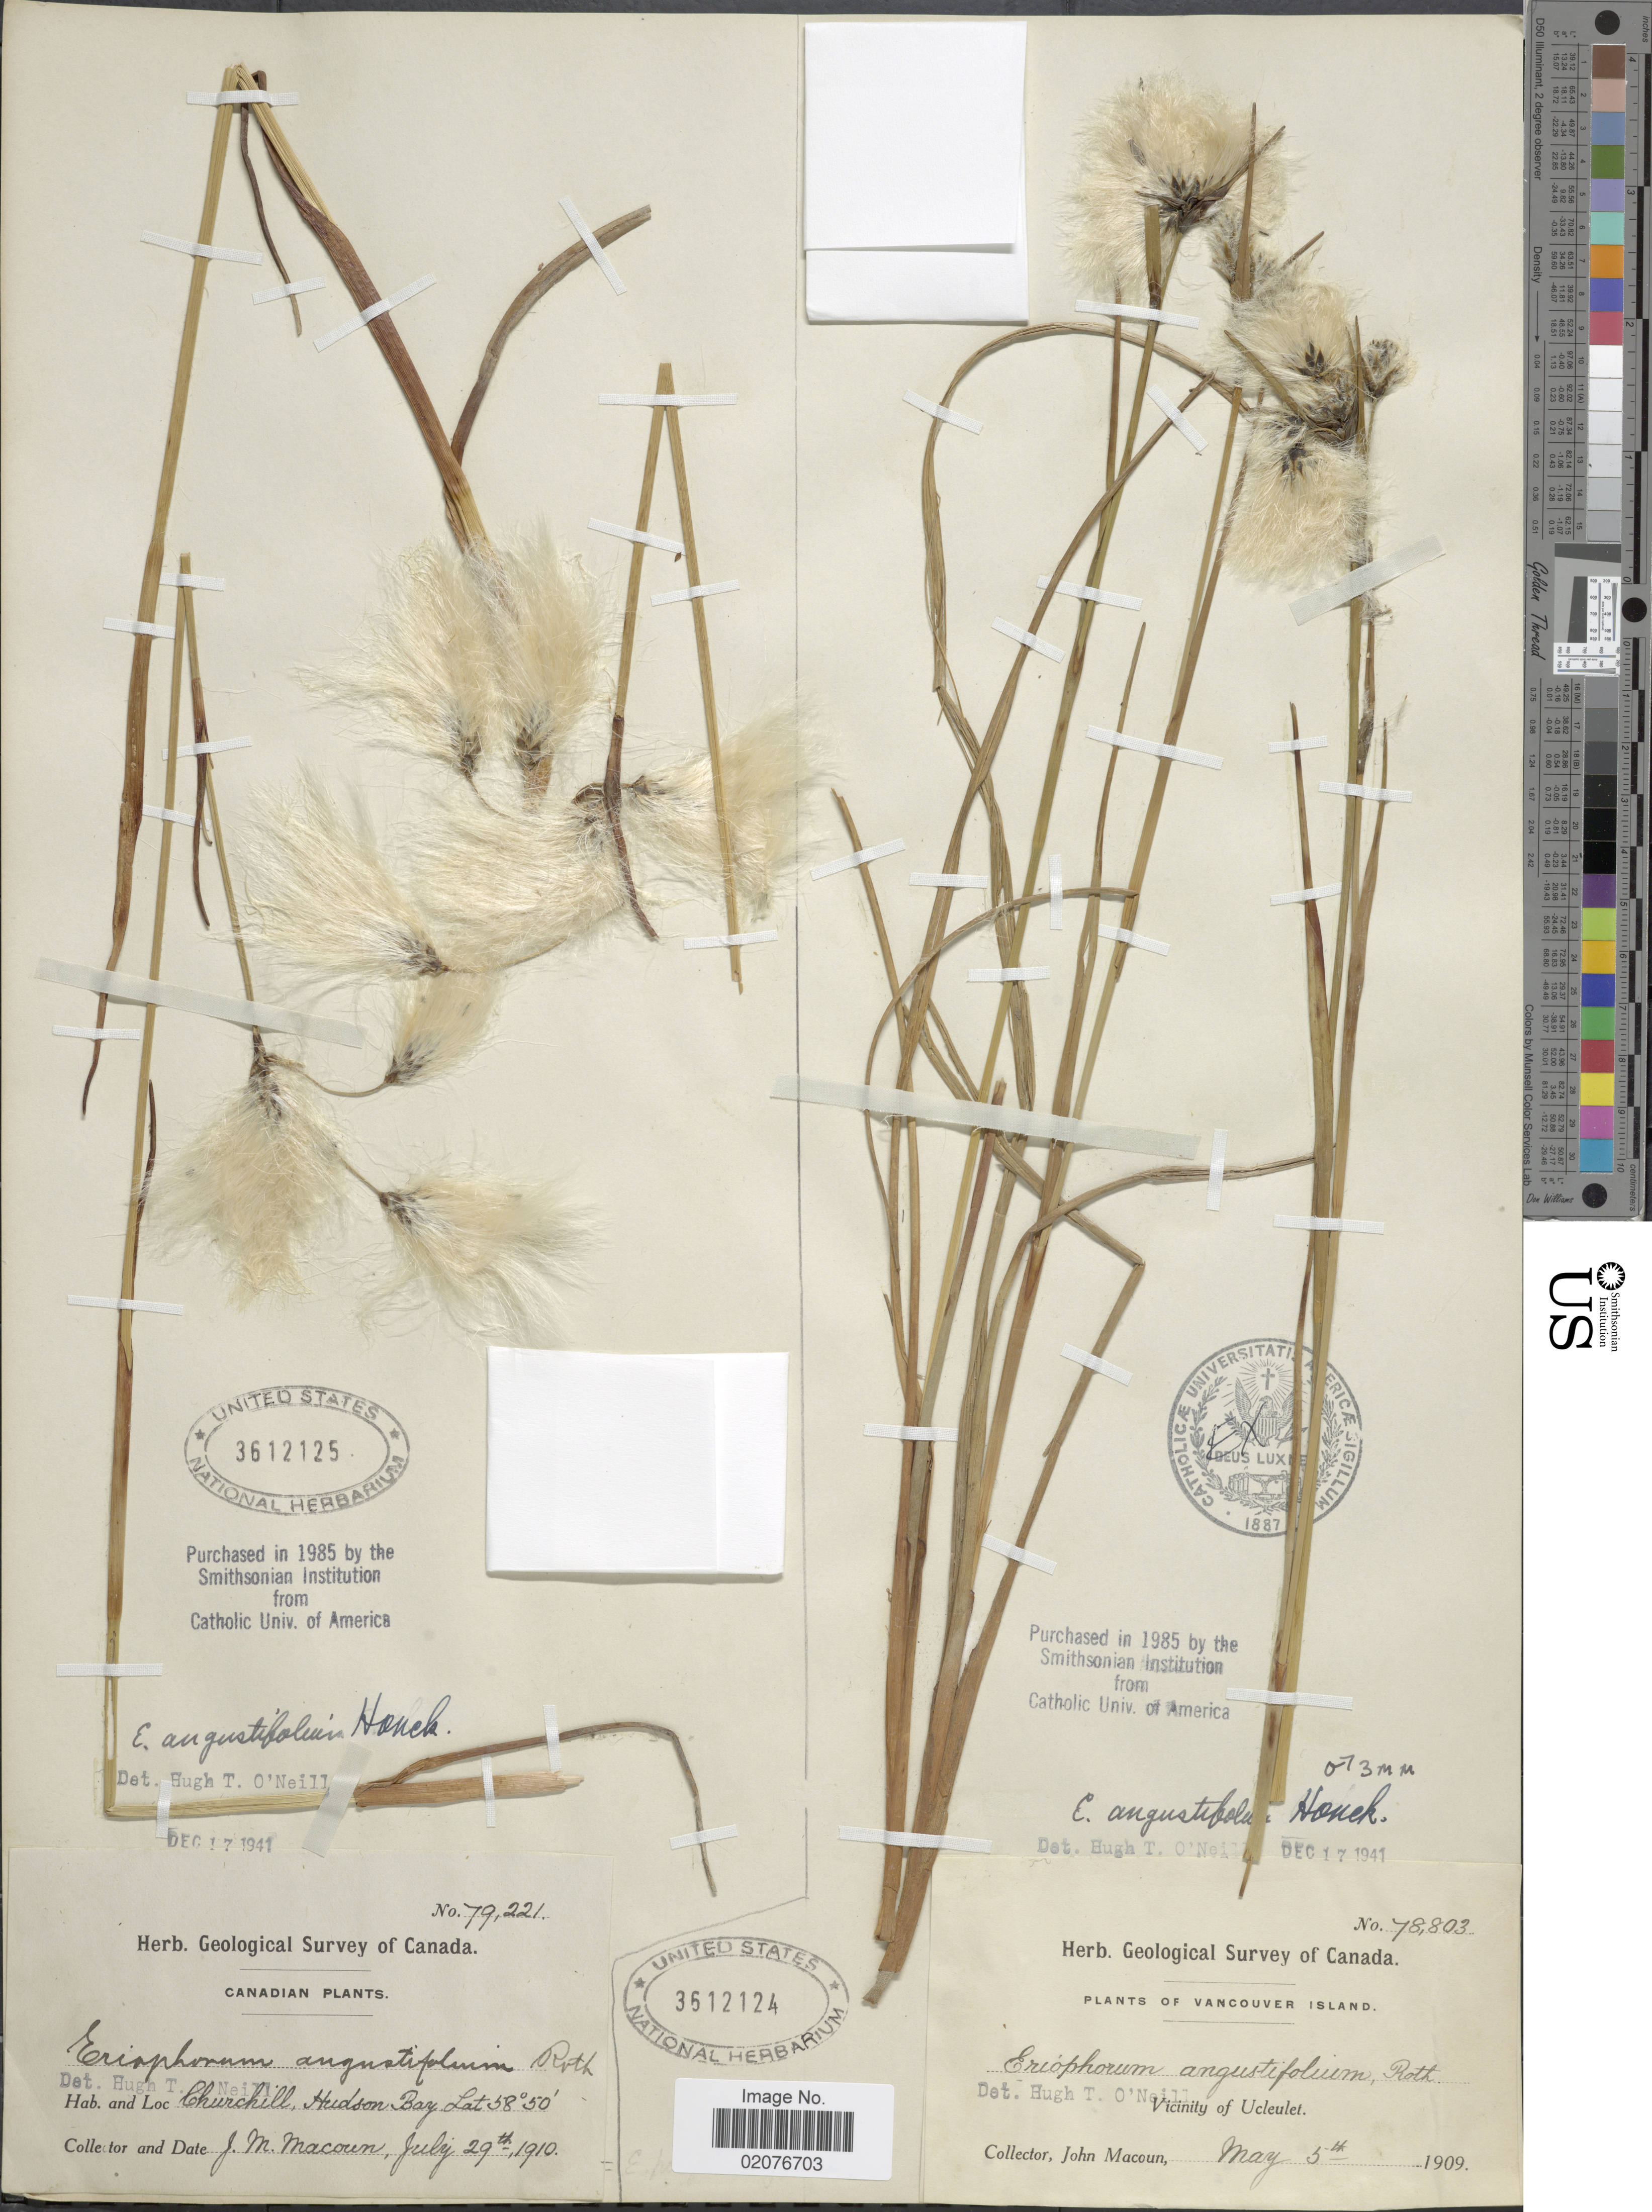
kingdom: Plantae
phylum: Tracheophyta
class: Liliopsida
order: Poales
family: Cyperaceae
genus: Eriophorum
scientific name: Eriophorum angustifolium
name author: Honck.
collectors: J. Macoun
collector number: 78803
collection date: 1909-08-05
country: Canada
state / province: British Columbia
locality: Vancouver Island, Vicinity of Ucleulet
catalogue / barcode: US 3612124